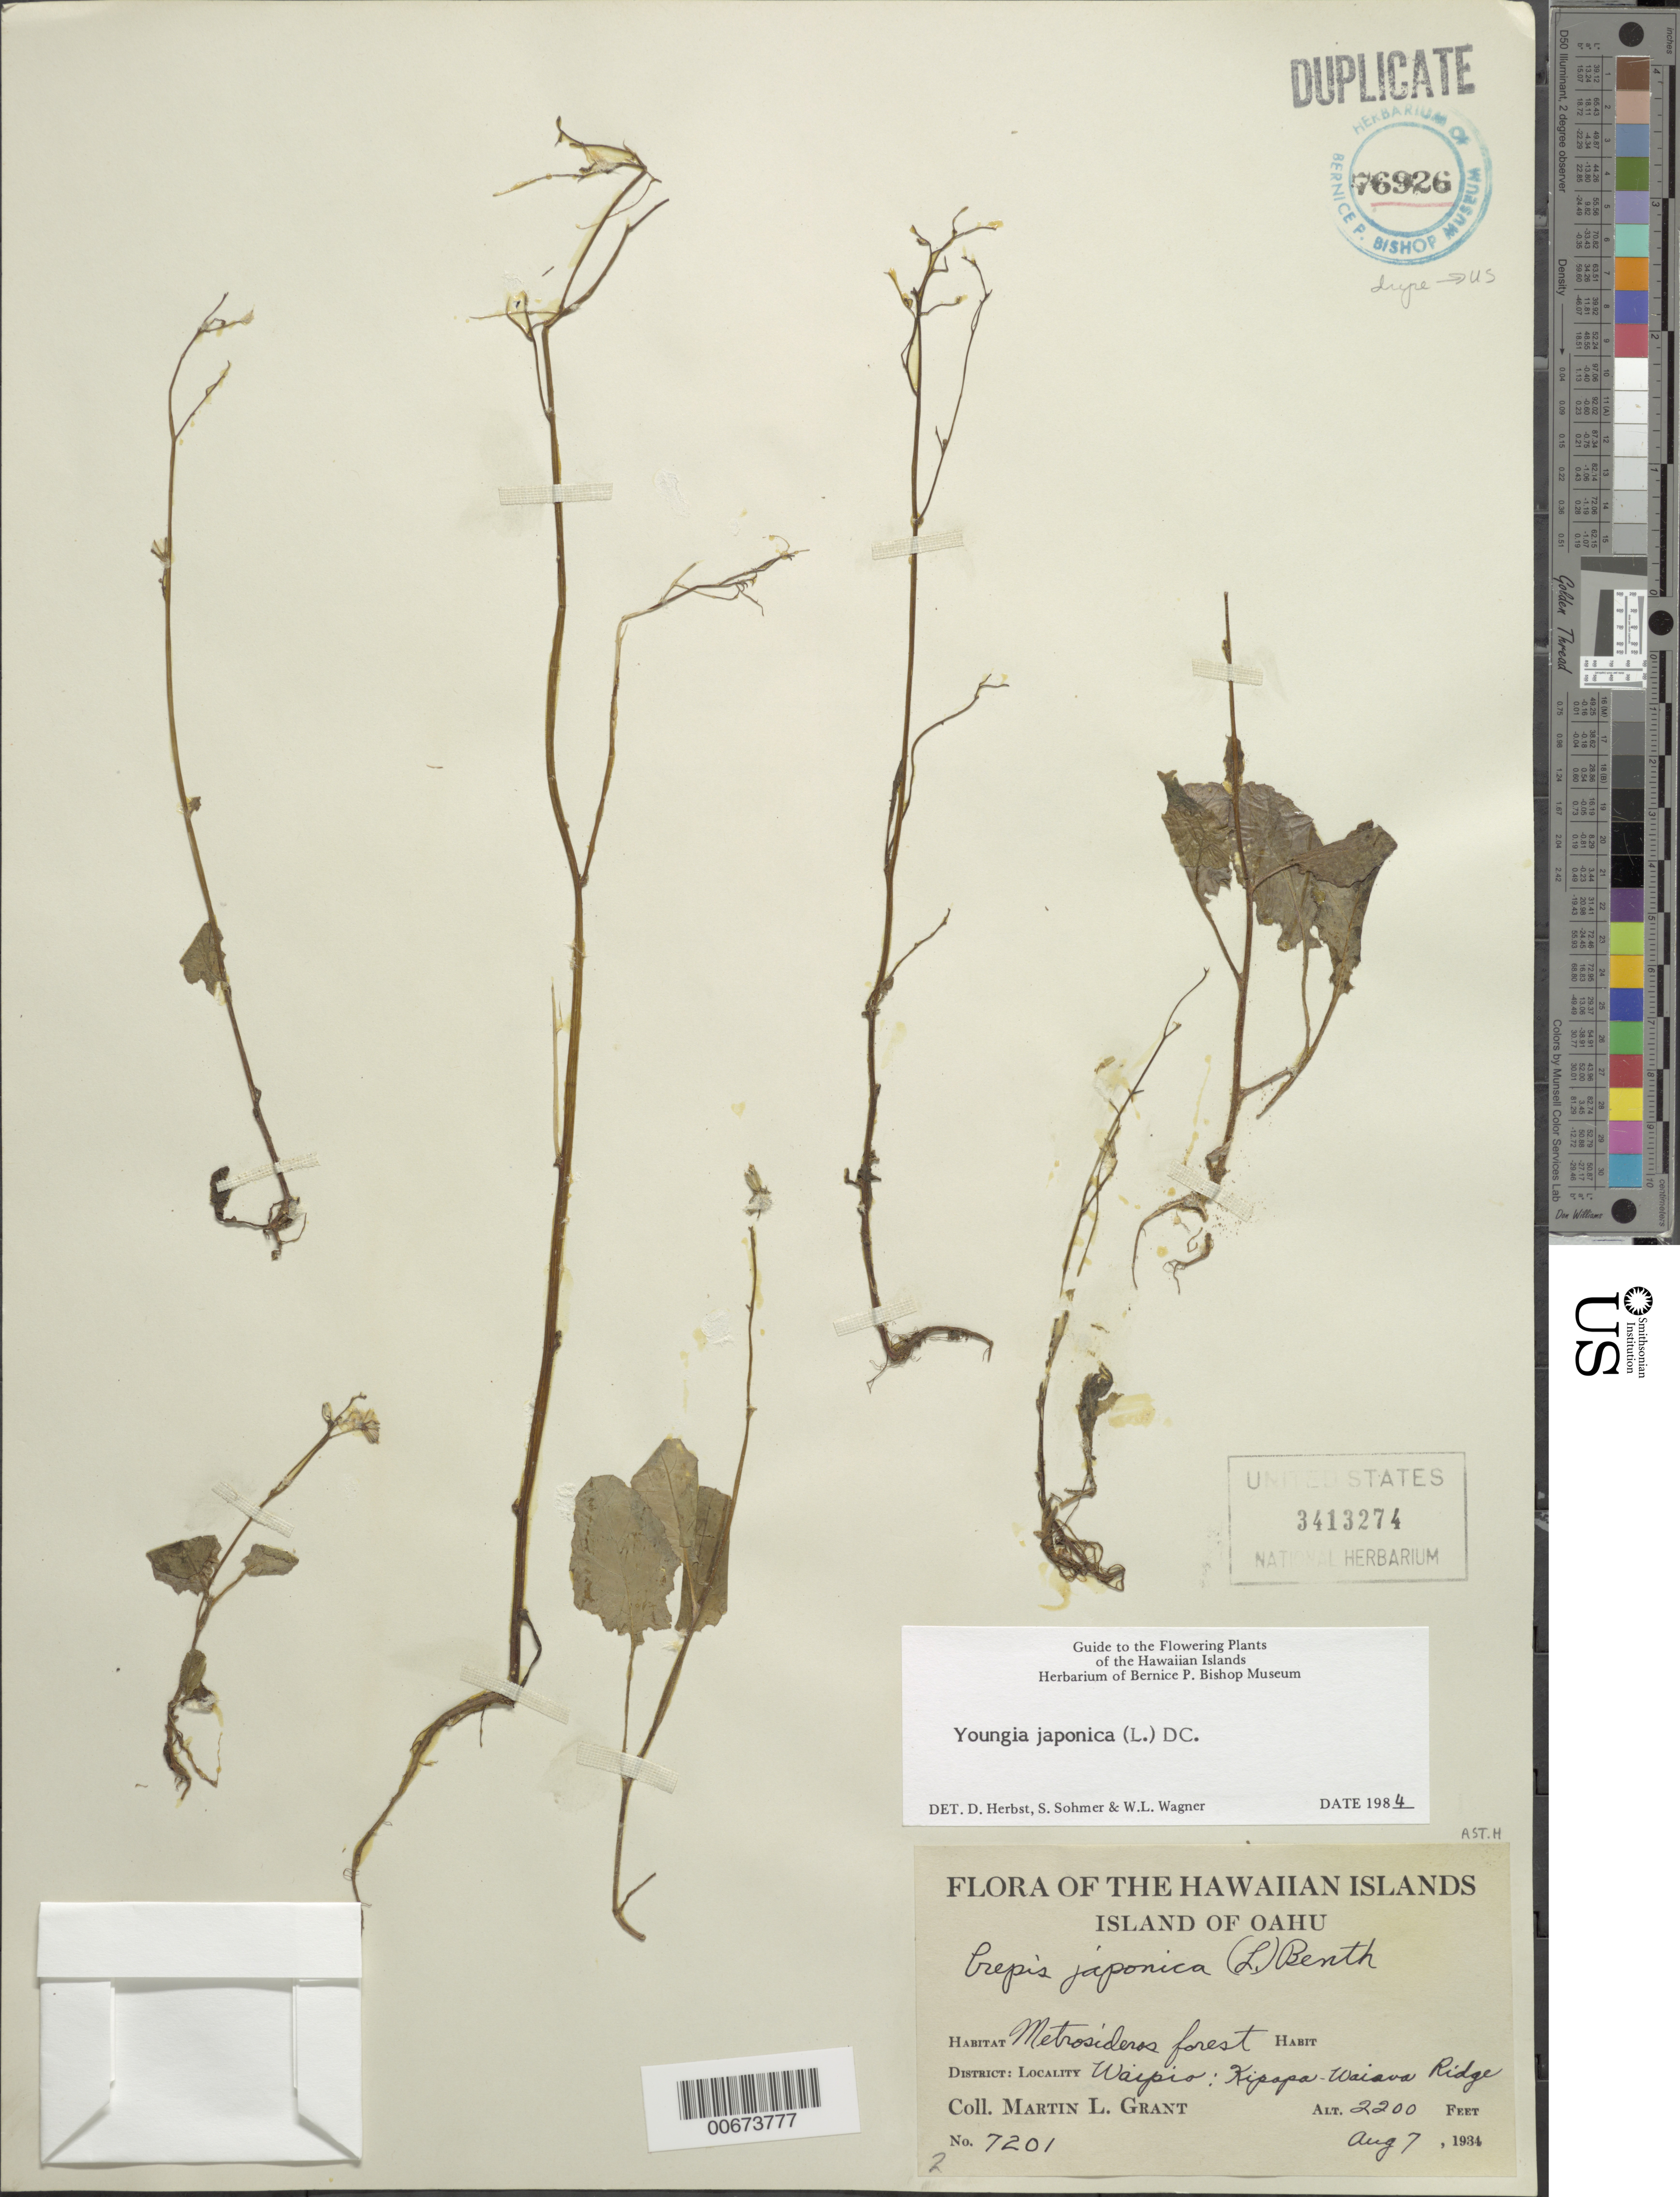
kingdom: Plantae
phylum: Tracheophyta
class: Magnoliopsida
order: Asterales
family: Asteraceae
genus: Youngia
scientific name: Youngia japonica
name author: (L.) DC.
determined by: Herbst, D. R.; Sohmer, S. H.; Wagner, W. L.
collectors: M. L. Grant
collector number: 7201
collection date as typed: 7 Aug 1934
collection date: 1934-08-07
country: United States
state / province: Hawaii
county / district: Honolulu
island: Oahu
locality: Waipi'o, Kipapa-Waiava Ridge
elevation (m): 671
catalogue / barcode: US 3413274